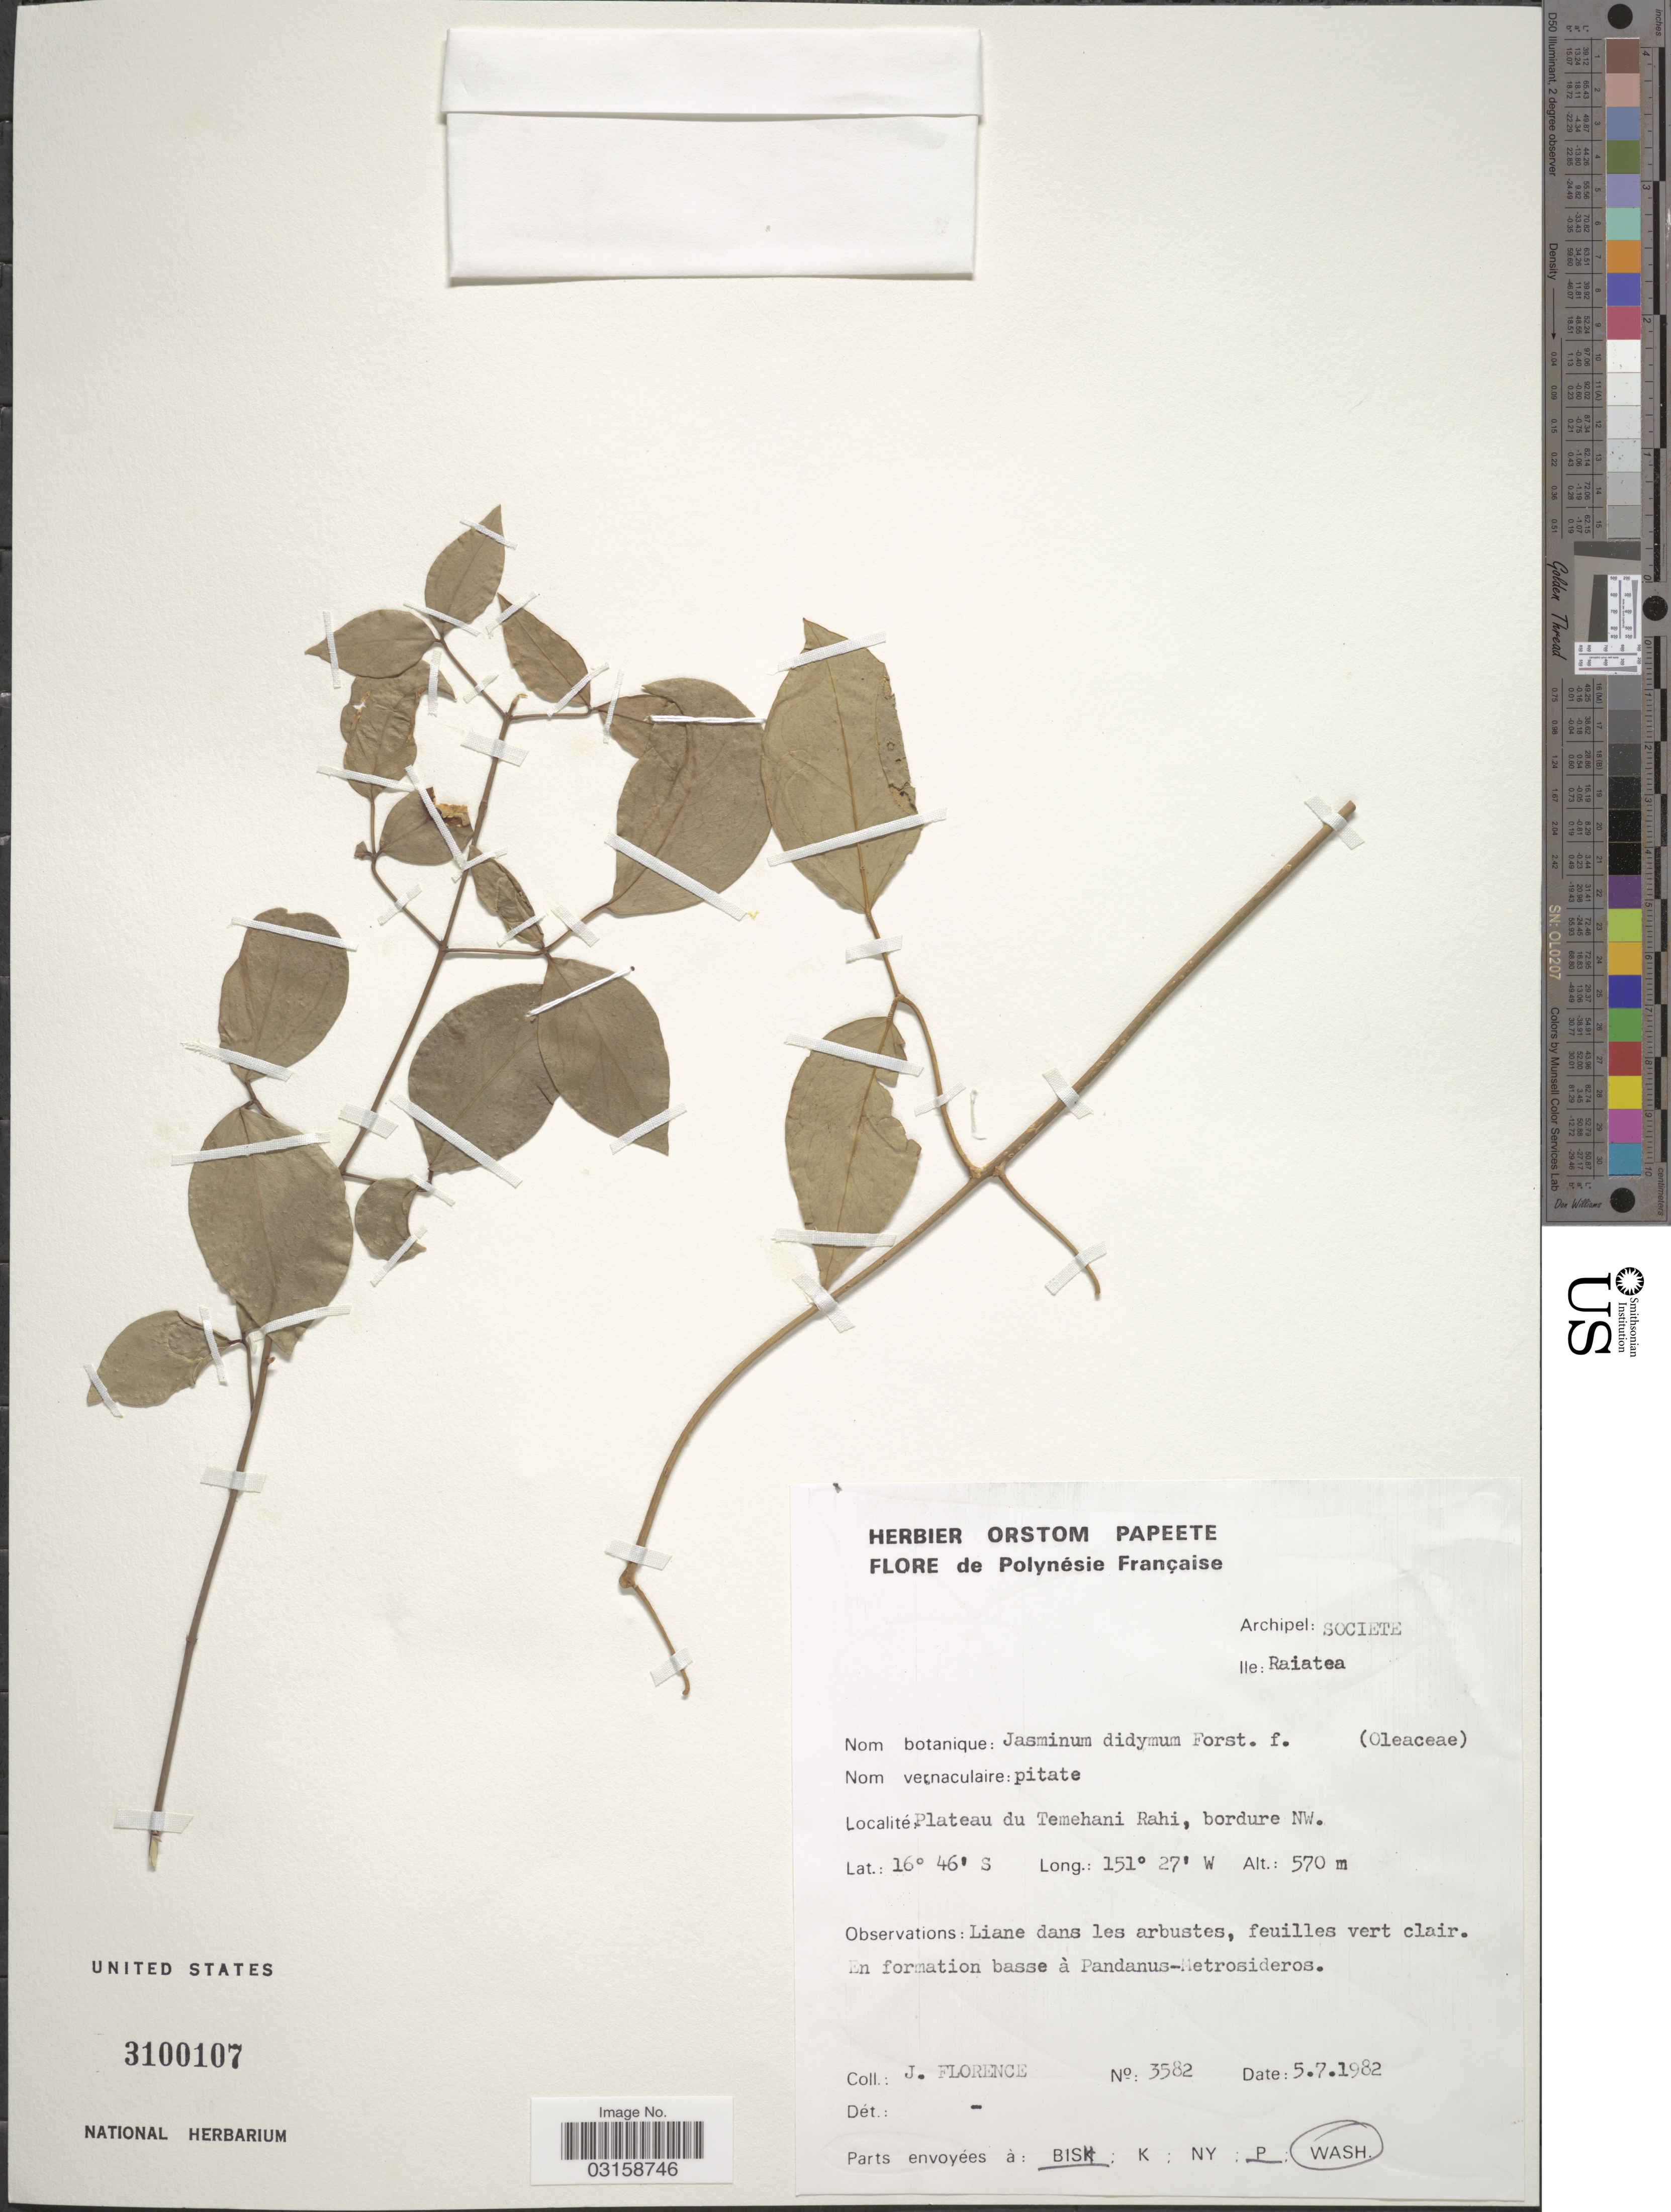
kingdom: Plantae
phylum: Tracheophyta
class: Magnoliopsida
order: Lamiales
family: Oleaceae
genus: Jasminum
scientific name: Jasminum didymum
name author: G. Forst.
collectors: J. Florence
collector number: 3582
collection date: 1982-07-05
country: French Polynesia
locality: Archipel: Societe. Ile: Raiatea. Plateau du Temehani Rahi, bordure NW.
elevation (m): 570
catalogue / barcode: US 3100107